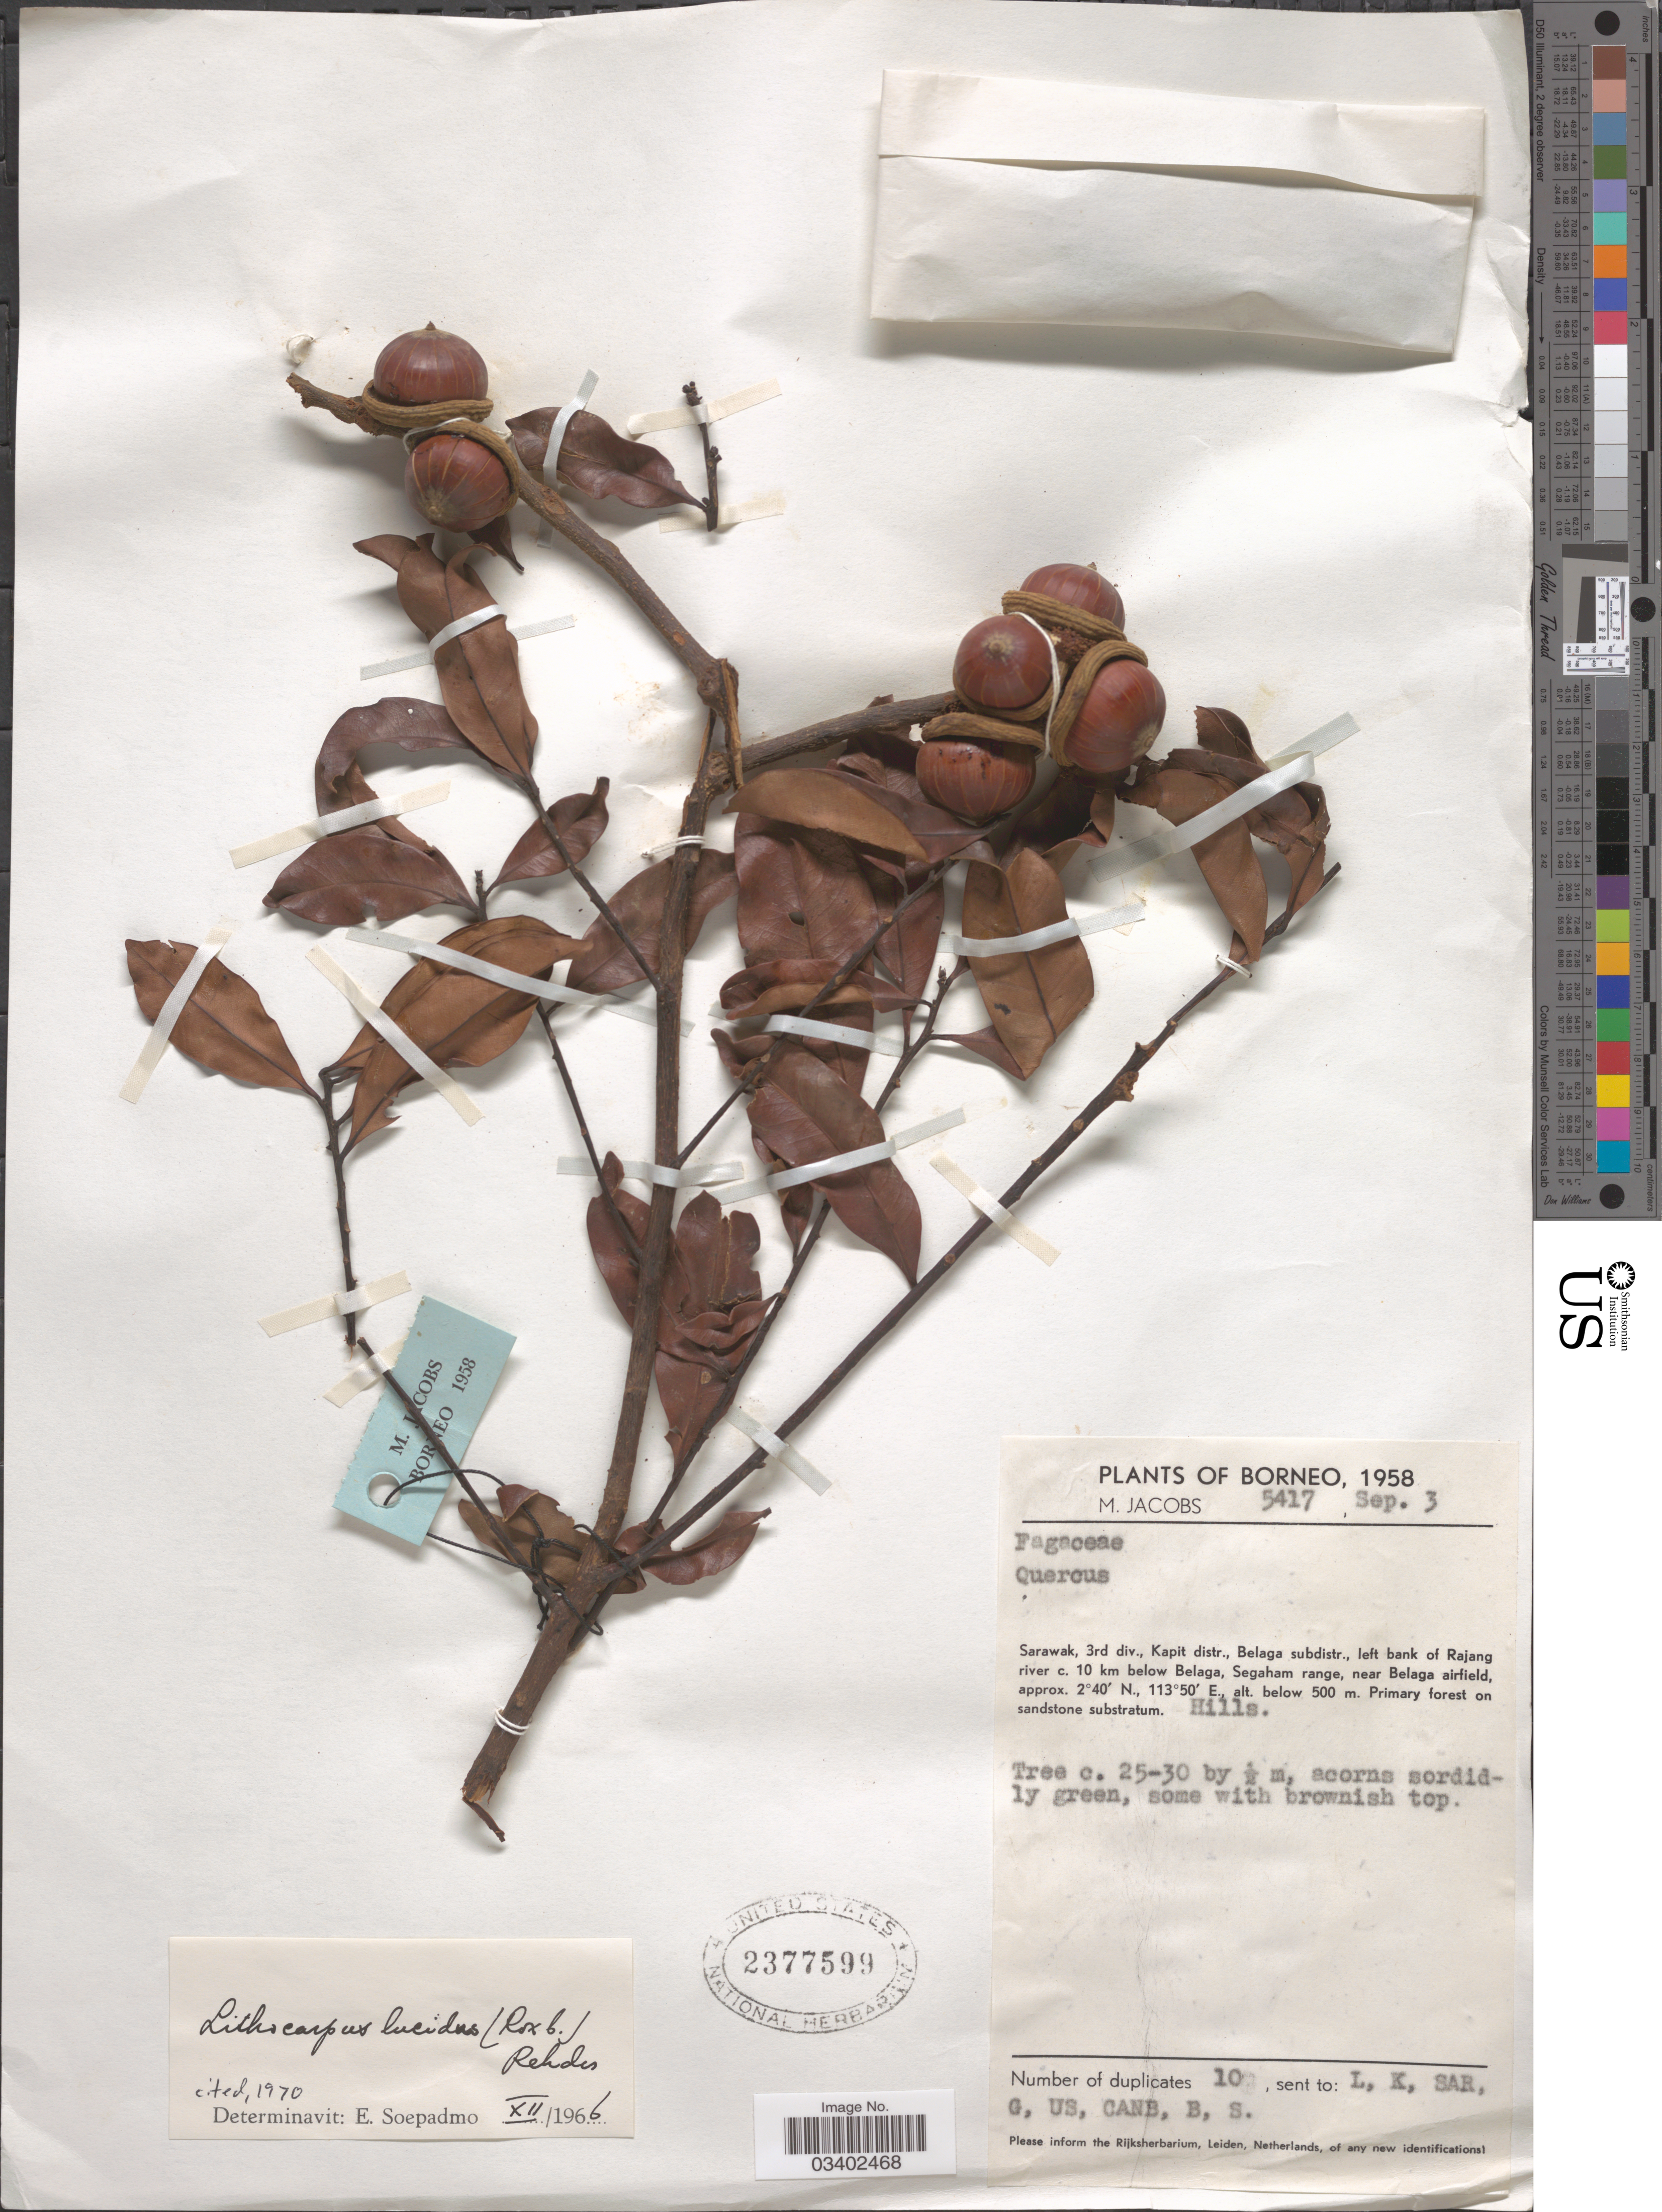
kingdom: Plantae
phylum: Tracheophyta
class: Magnoliopsida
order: Fagales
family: Fagaceae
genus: Lithocarpus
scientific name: Lithocarpus lucidus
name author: (Roxb.) Rehder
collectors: M. Jacobs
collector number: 5417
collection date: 1958-09-03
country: Malaysia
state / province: Sarawak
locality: Borneo. 3rd. div., Kapit distr., Belaga subdistr., left bank of Rajang river c. 10 km below Belaga, Segaham range, near Belaga airfield. Hills.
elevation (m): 500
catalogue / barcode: US 2377599